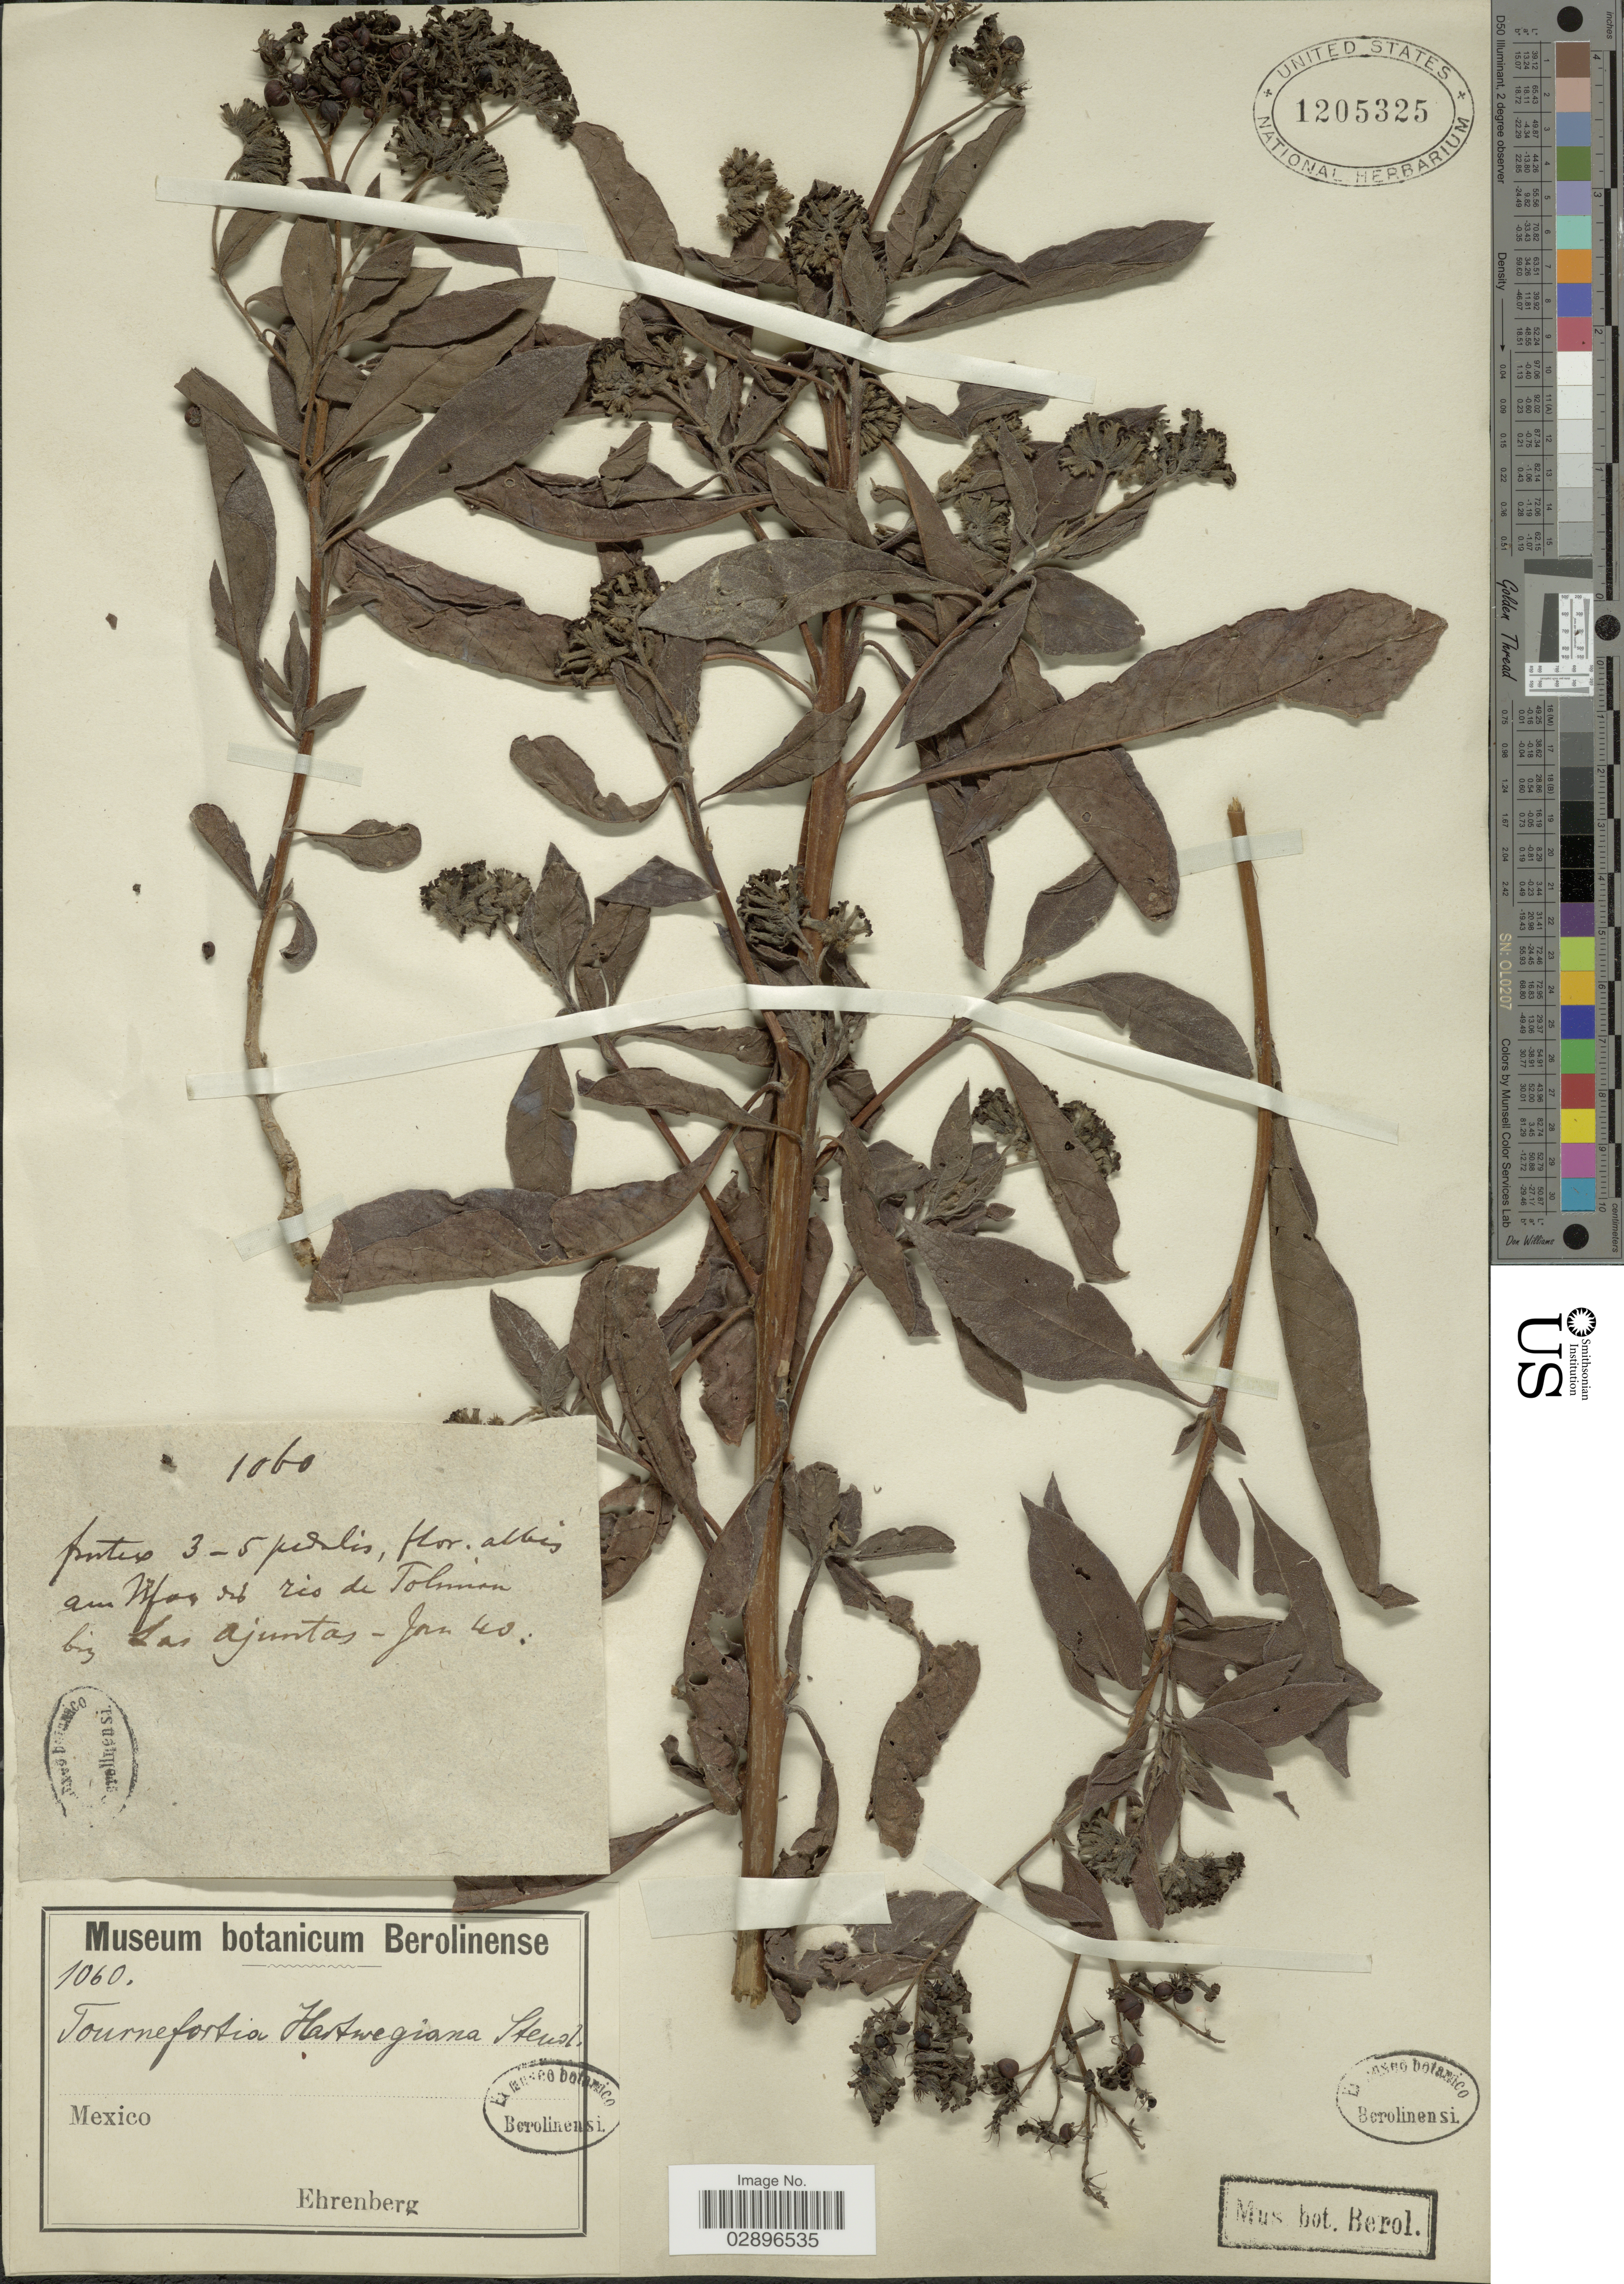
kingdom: Plantae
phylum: Tracheophyta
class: Magnoliopsida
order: Boraginales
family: Heliotropiaceae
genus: Tournefortia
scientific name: Tournefortia hartwegiana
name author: Steud.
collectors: -. Ehrenberg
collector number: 1060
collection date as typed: Transcribed d/m/y: /1/40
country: Mexico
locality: Am Üfor des rio de Toliman bei Las Ajuntas.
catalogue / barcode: US 1205325